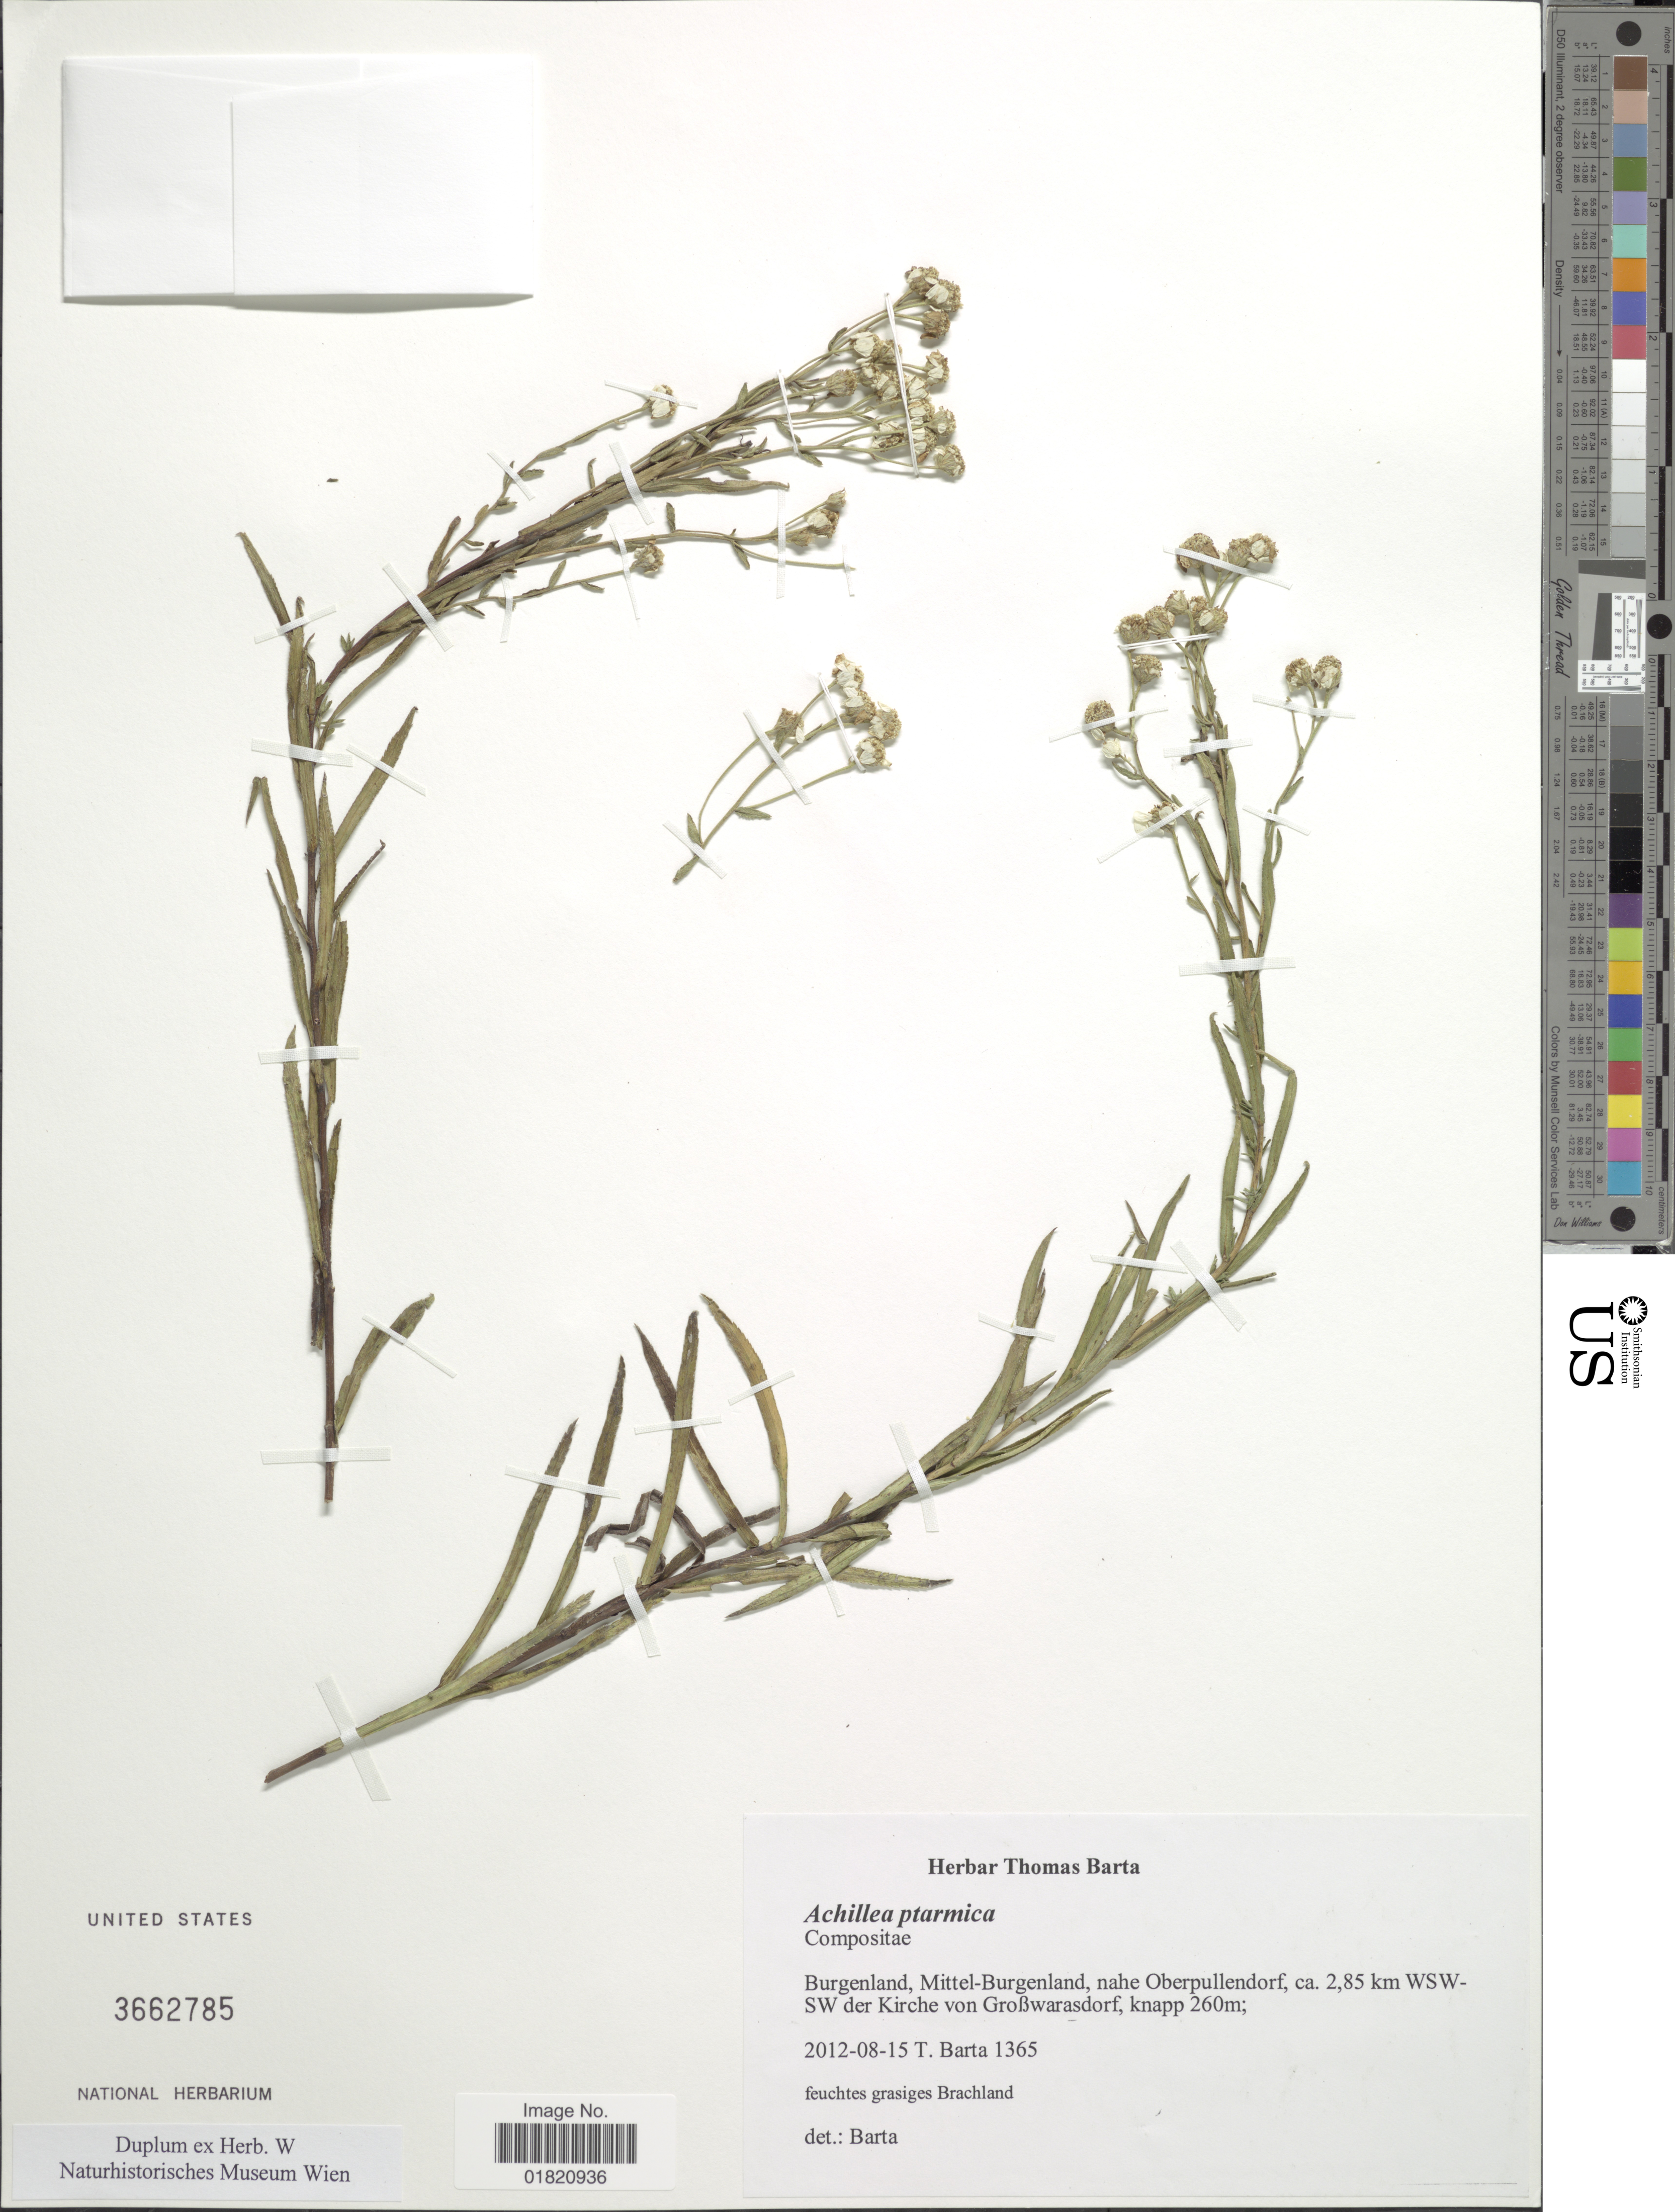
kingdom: Plantae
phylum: Tracheophyta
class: Magnoliopsida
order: Asterales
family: Asteraceae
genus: Achillea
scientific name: Achillea ptarmica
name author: L.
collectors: T. Barta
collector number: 1365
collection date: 2012-08-15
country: Austria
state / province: Burgenland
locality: Mittel-Burgenland, nahe Oberpullendorf, ca. 2,85 km WSW-SW der Kirche von Großwarasdorf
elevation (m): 260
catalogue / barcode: US 3662785